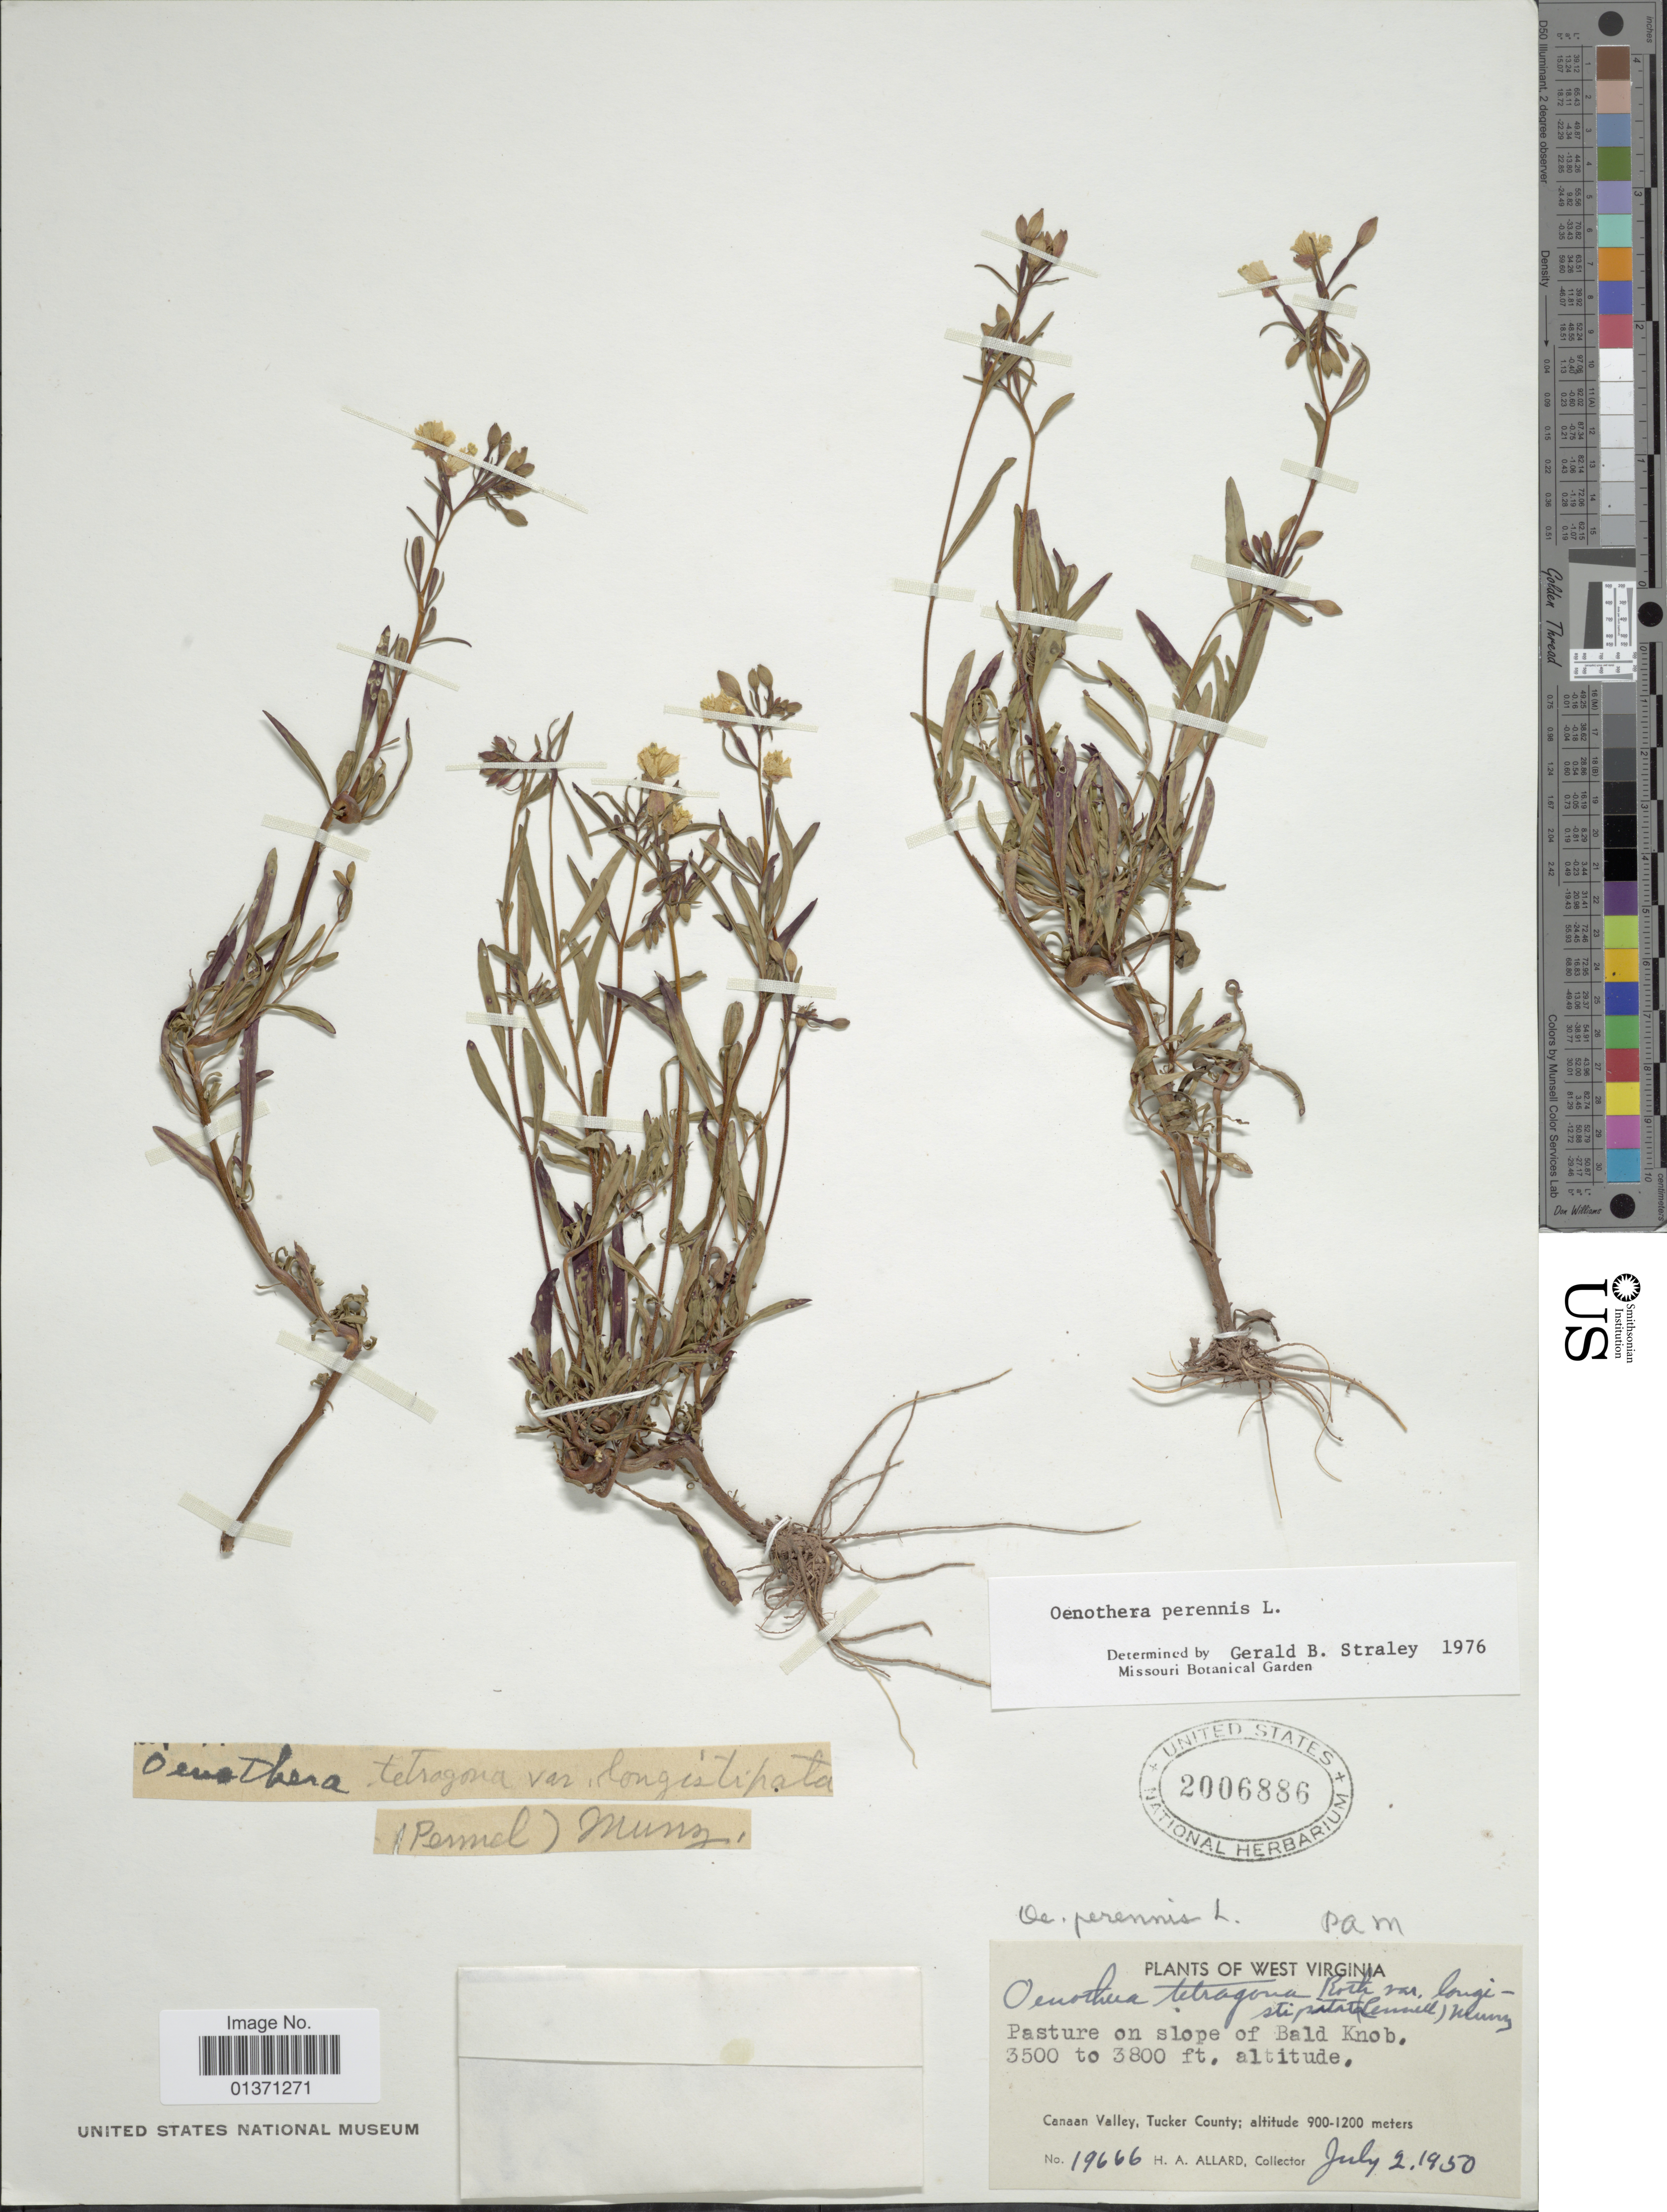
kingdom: Plantae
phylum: Tracheophyta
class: Magnoliopsida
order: Myrtales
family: Onagraceae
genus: Oenothera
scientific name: Oenothera perennis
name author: L.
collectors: H. A. Allard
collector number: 19666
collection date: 1950-07-02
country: United States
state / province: West Virginia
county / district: Tucker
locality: Pasture on slope of Bald Knob, Canaan Valley, Tucker County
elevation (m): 900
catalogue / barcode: US 2006886